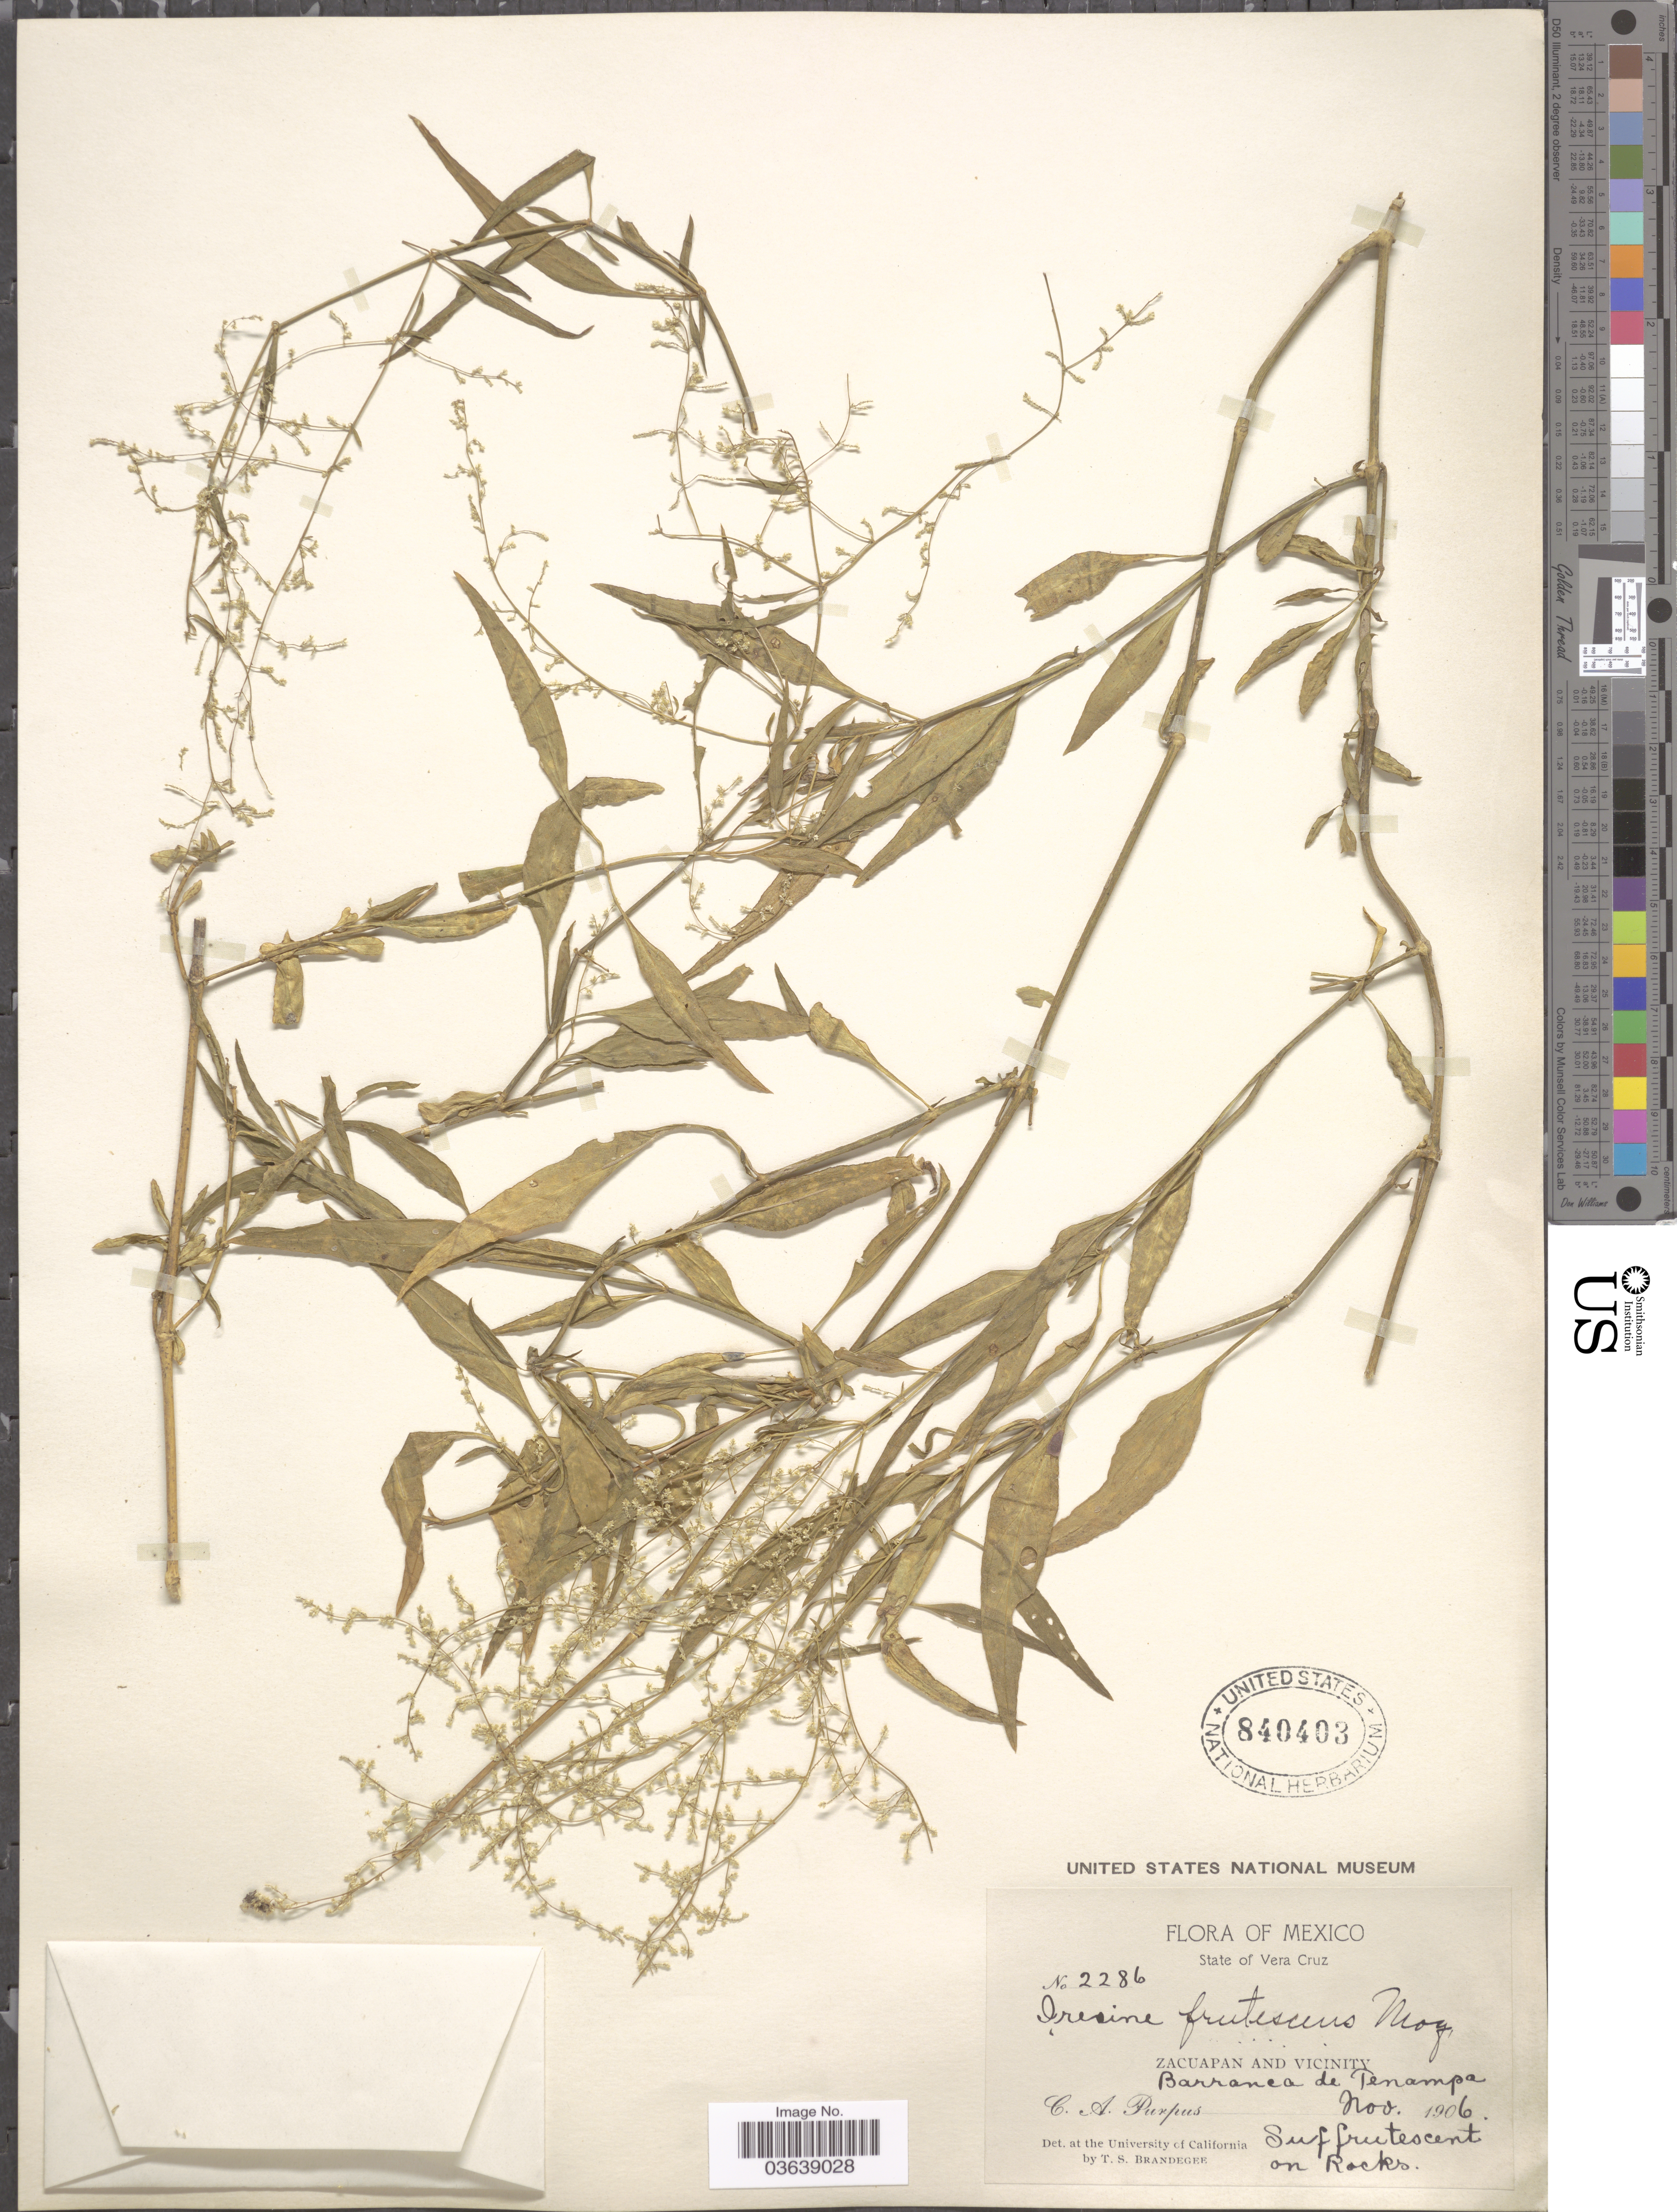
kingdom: Plantae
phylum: Tracheophyta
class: Magnoliopsida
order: Caryophyllales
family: Amaranthaceae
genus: Iresine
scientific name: Iresine frutescens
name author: Moq.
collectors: C. A. Purpus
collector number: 2286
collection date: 1906-11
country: Mexico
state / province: Veracruz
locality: State of Vera Cruz. Zacuapan and vicinity. Barranca de Tenampa.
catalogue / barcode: US 840403